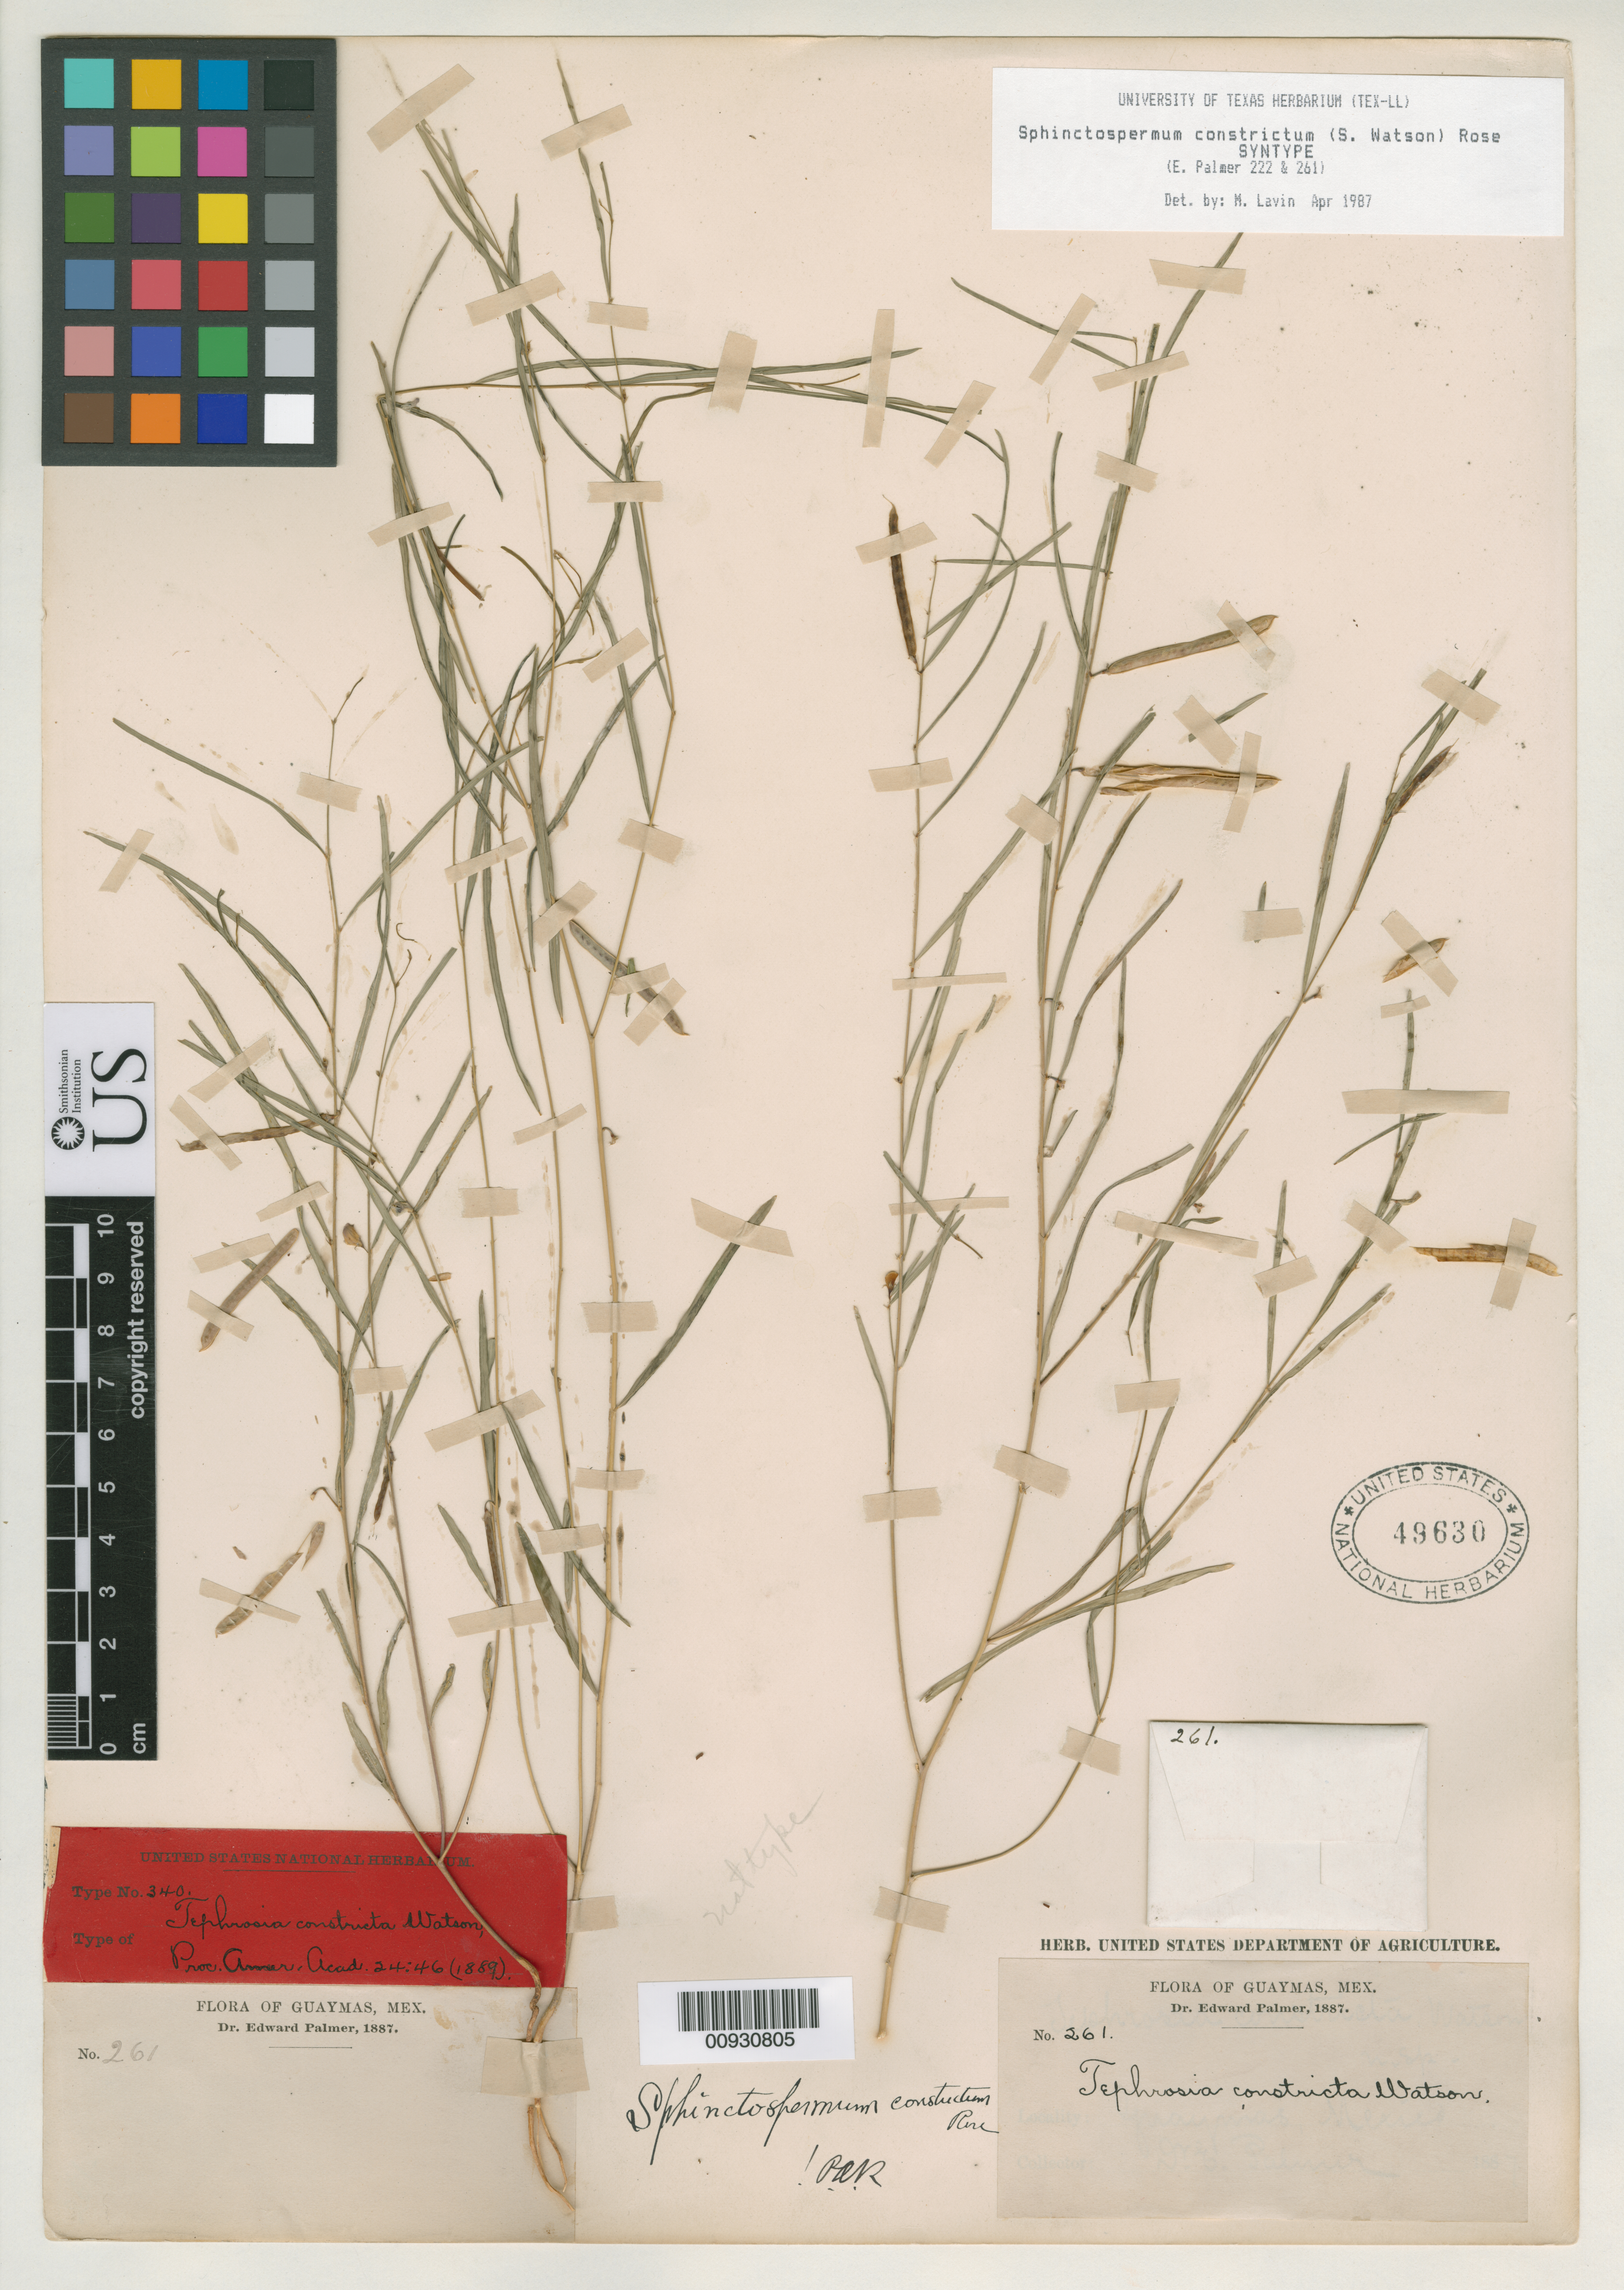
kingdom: Plantae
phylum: Tracheophyta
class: Magnoliopsida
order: Fabales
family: Fabaceae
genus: Tephrosia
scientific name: Tephrosia constricta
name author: S. Watson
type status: Syntype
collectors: E. Palmer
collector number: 261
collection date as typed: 1887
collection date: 1887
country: Mexico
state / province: Sonora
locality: Guaymas.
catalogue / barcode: US 49630